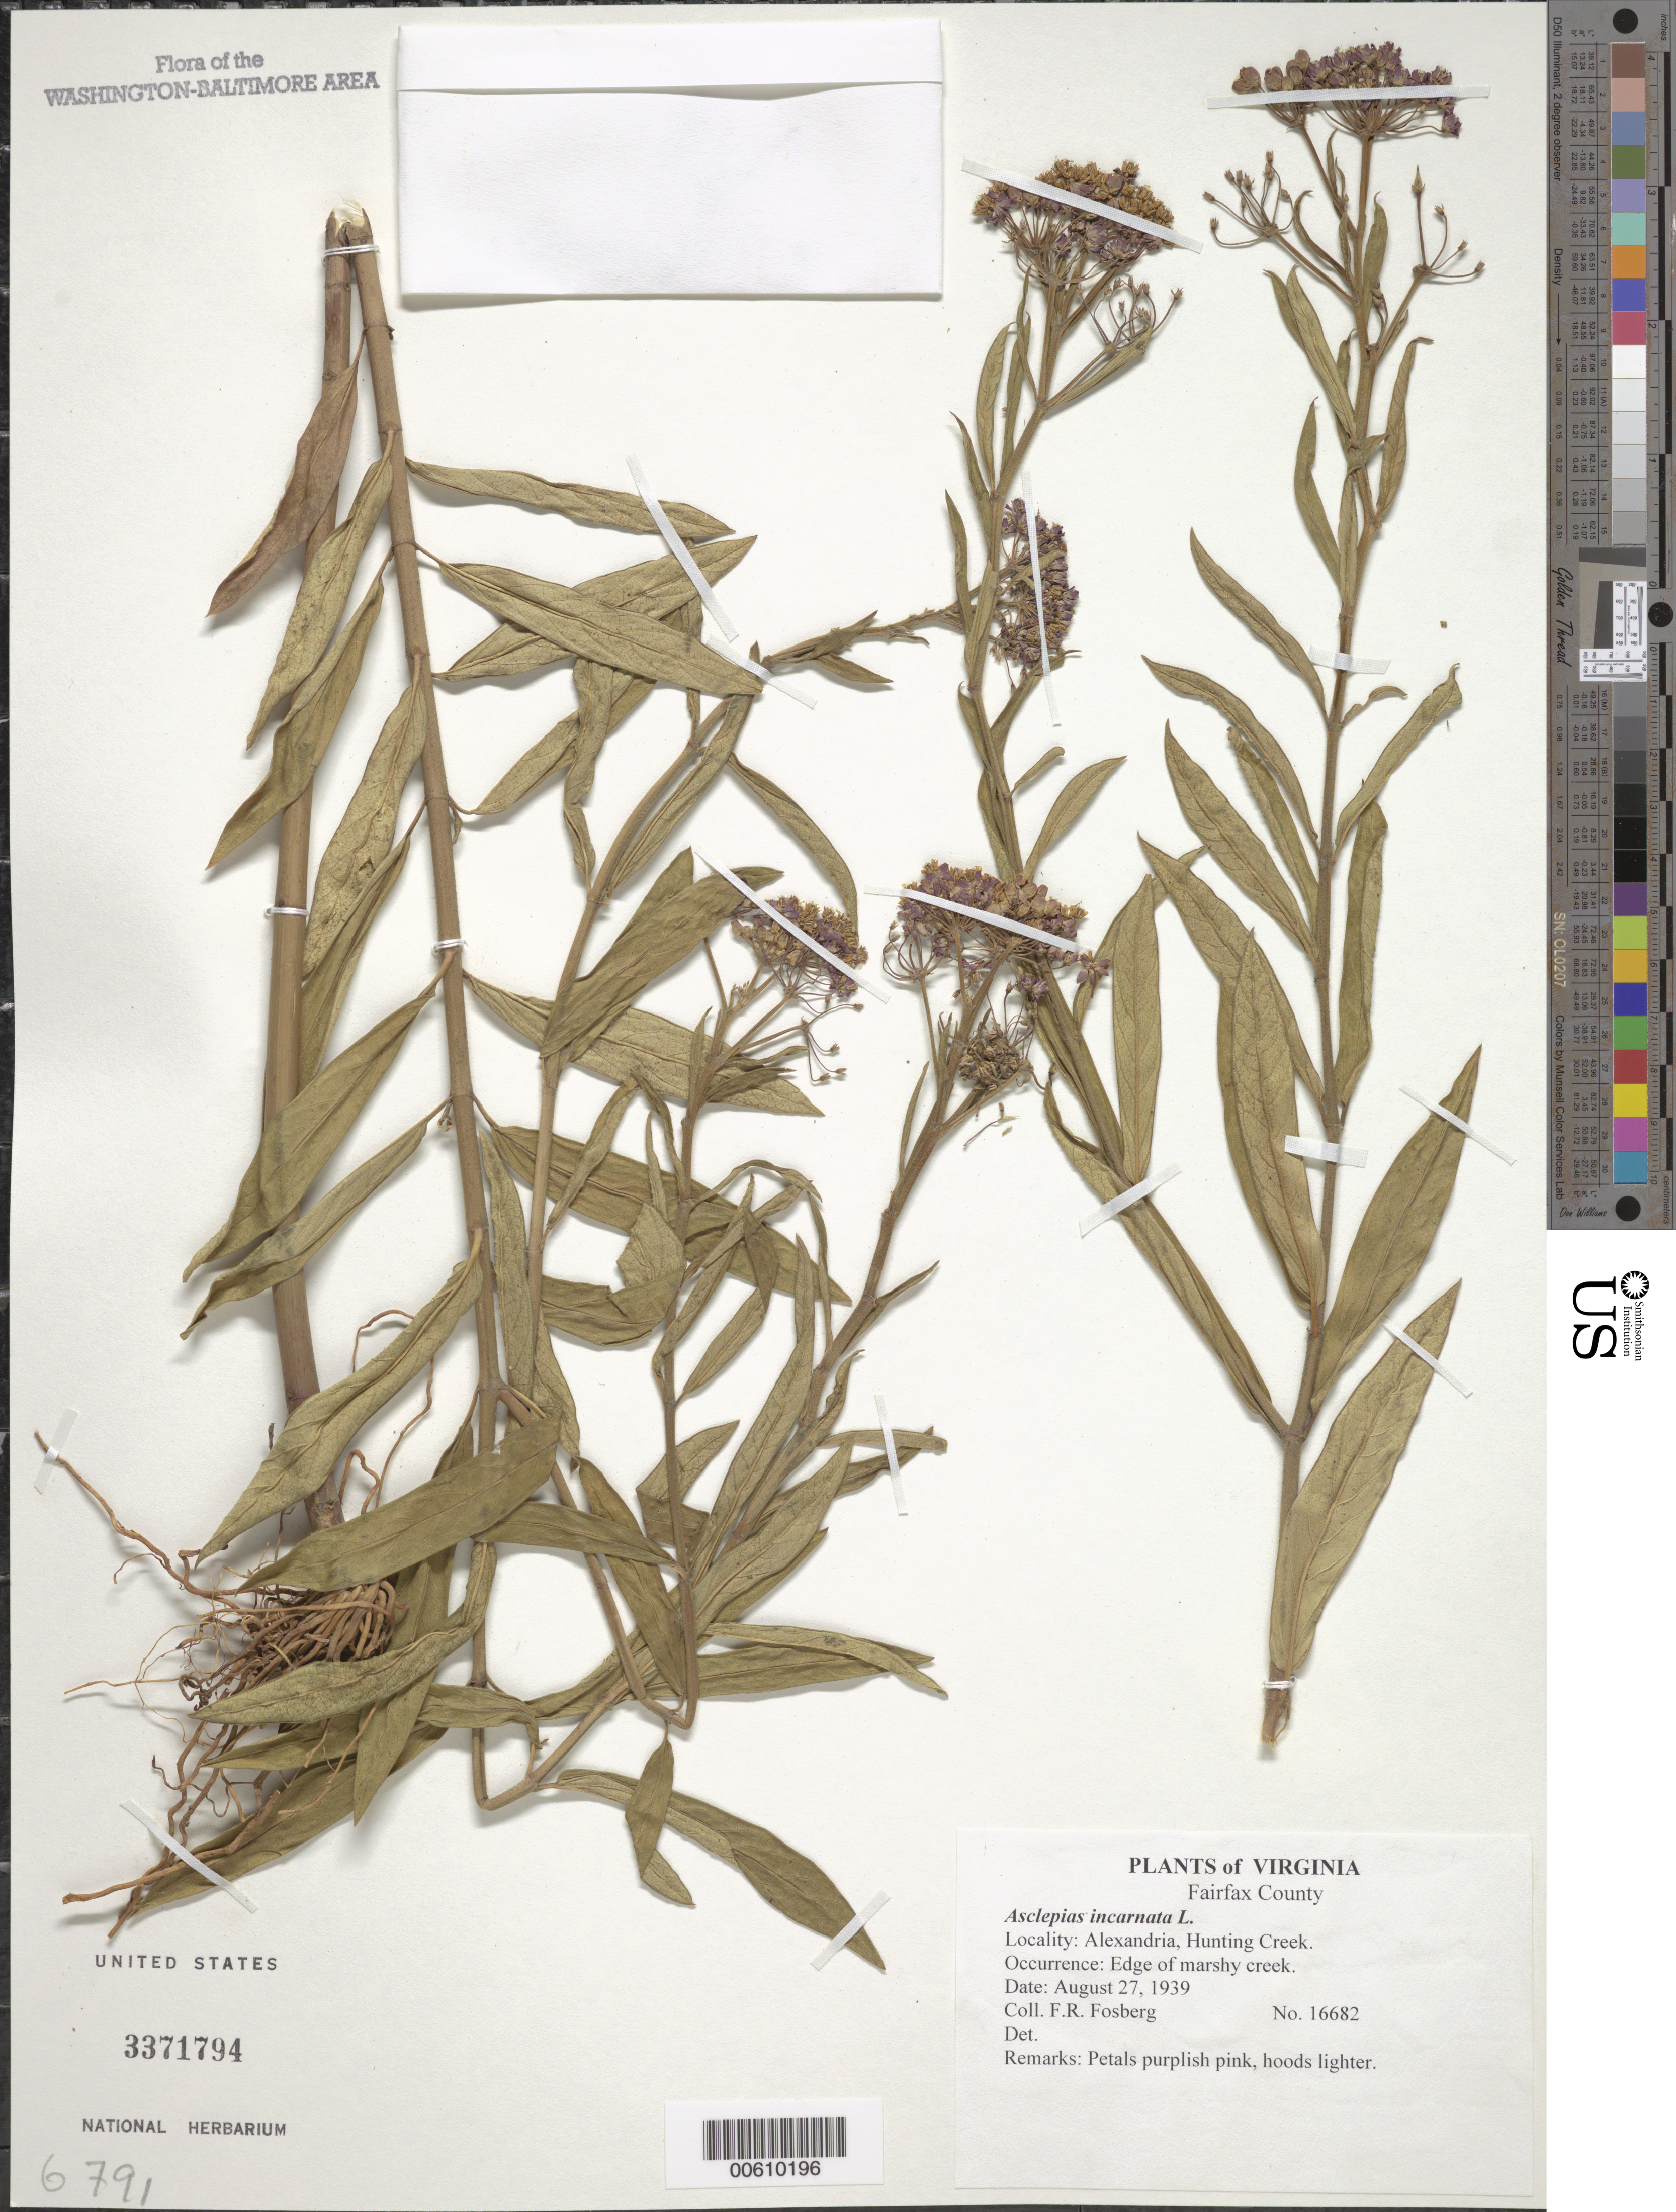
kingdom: Plantae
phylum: Tracheophyta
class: Magnoliopsida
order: Gentianales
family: Apocynaceae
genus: Asclepias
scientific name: Asclepias incarnata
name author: L.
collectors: F. R. Fosberg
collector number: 16682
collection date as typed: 27 Aug 1939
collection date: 1939-08-27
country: United States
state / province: Virginia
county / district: City of Alexandria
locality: Alexandria, Hunting Creek.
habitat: Edge of marshy creek.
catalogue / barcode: US 3371794